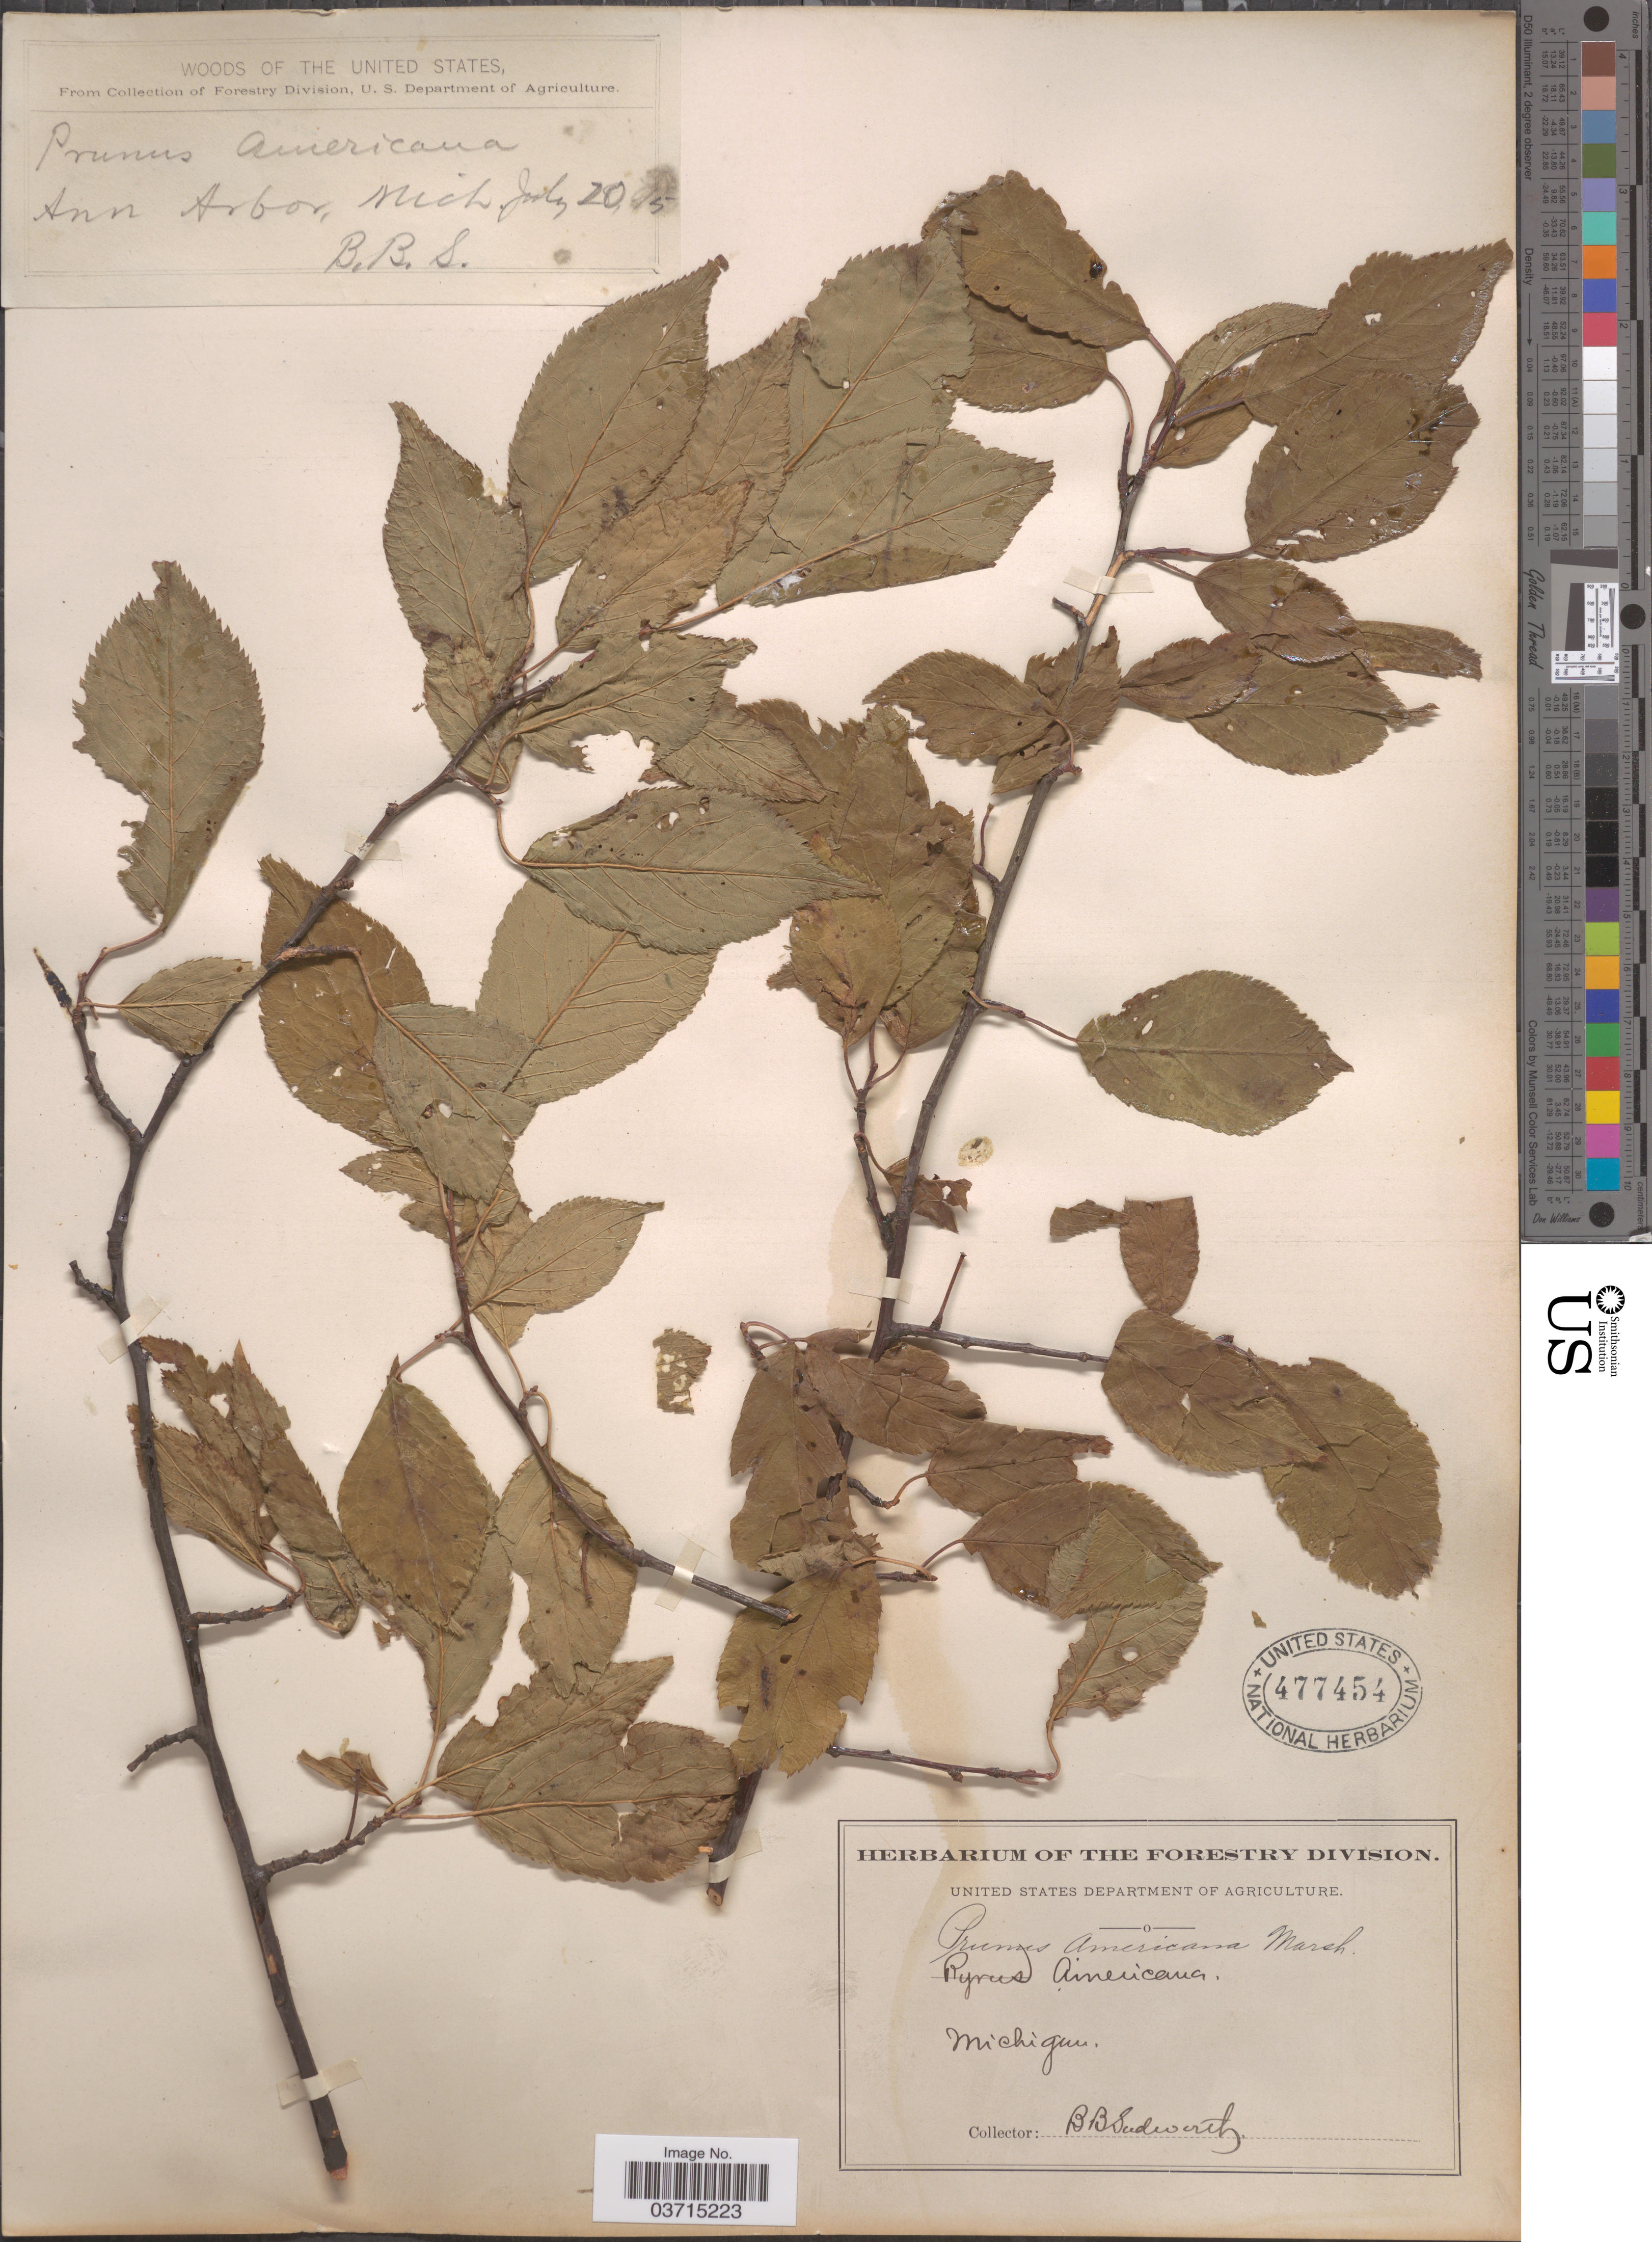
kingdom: Plantae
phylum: Tracheophyta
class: Magnoliopsida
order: Rosales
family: Rosaceae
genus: Prunus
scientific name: Prunus americana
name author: Marshall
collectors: B. Sudworth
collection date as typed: Transcribed d/m/y: 20/7/15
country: United States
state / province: Michigan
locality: Ann Arbor.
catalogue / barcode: US 477454